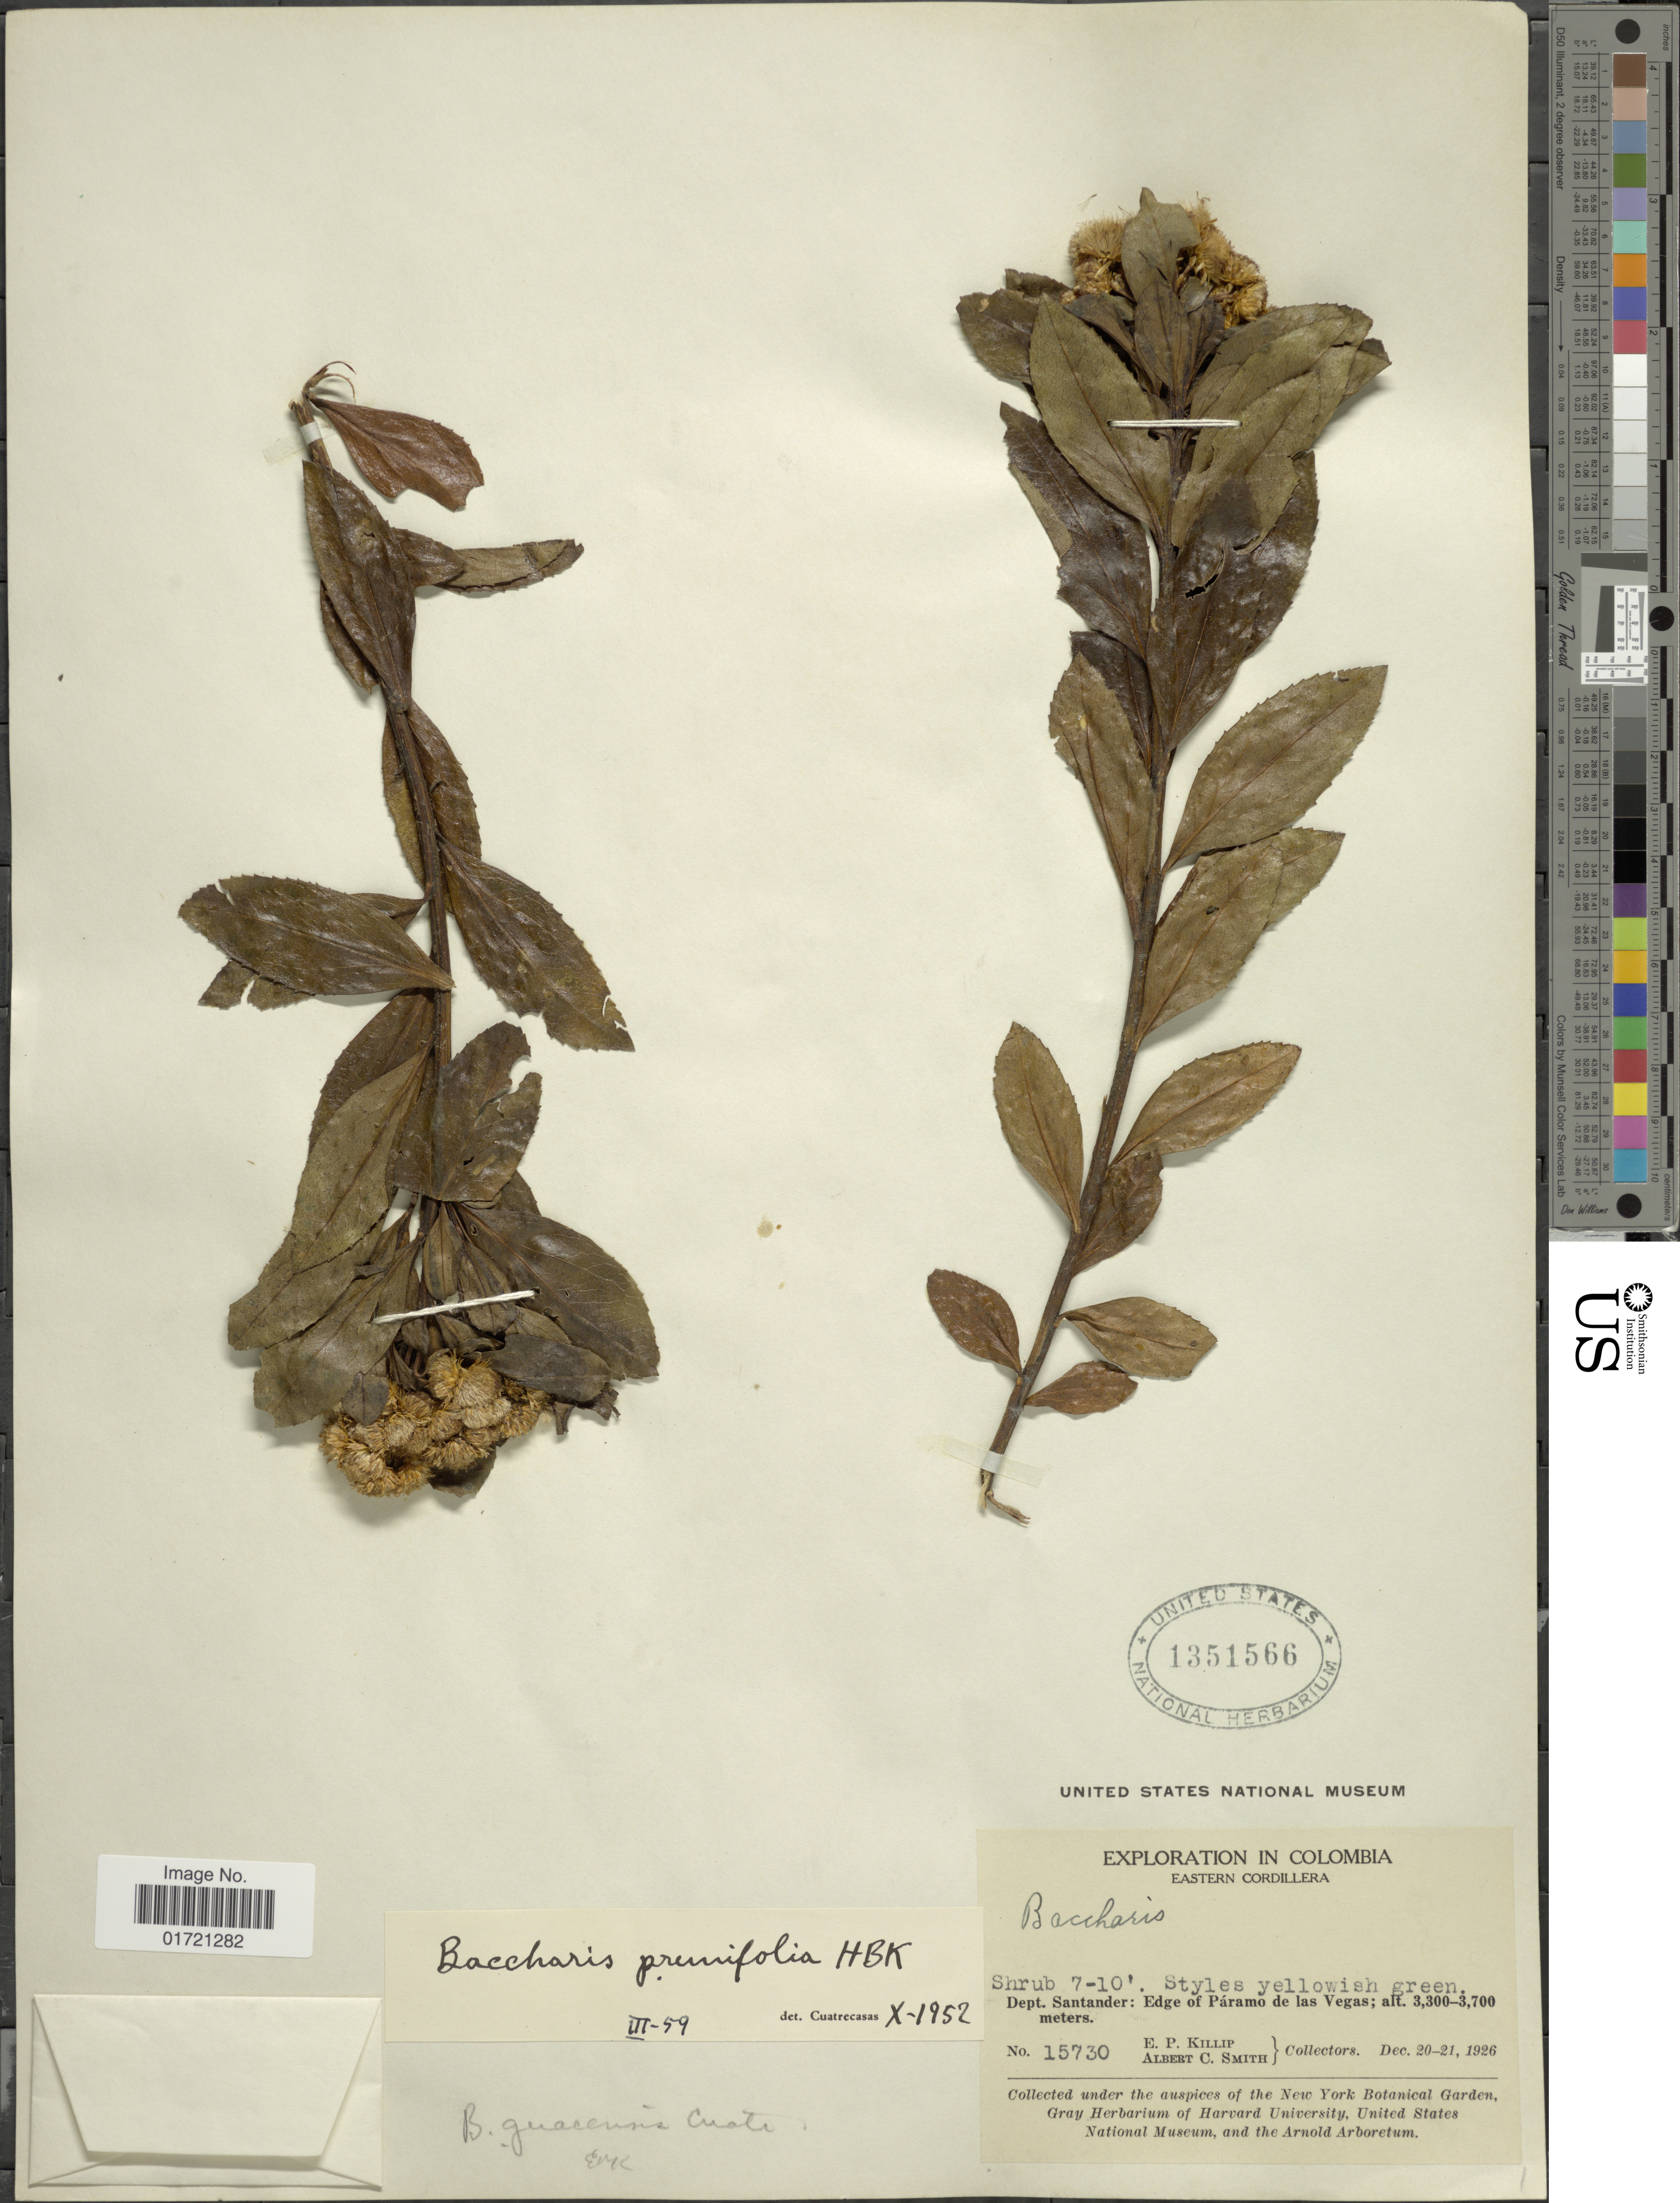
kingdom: Plantae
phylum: Tracheophyta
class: Magnoliopsida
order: Asterales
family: Asteraceae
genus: Baccharis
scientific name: Baccharis prunifolia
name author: Kunth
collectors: E. P. Killip & A. C. Smith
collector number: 15730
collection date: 1926-12-20/1926-12-21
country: Colombia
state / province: Santander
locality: Eastern Cordillera. Edge of Páramo de las Vegas.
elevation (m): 3300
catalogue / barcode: US 1351566